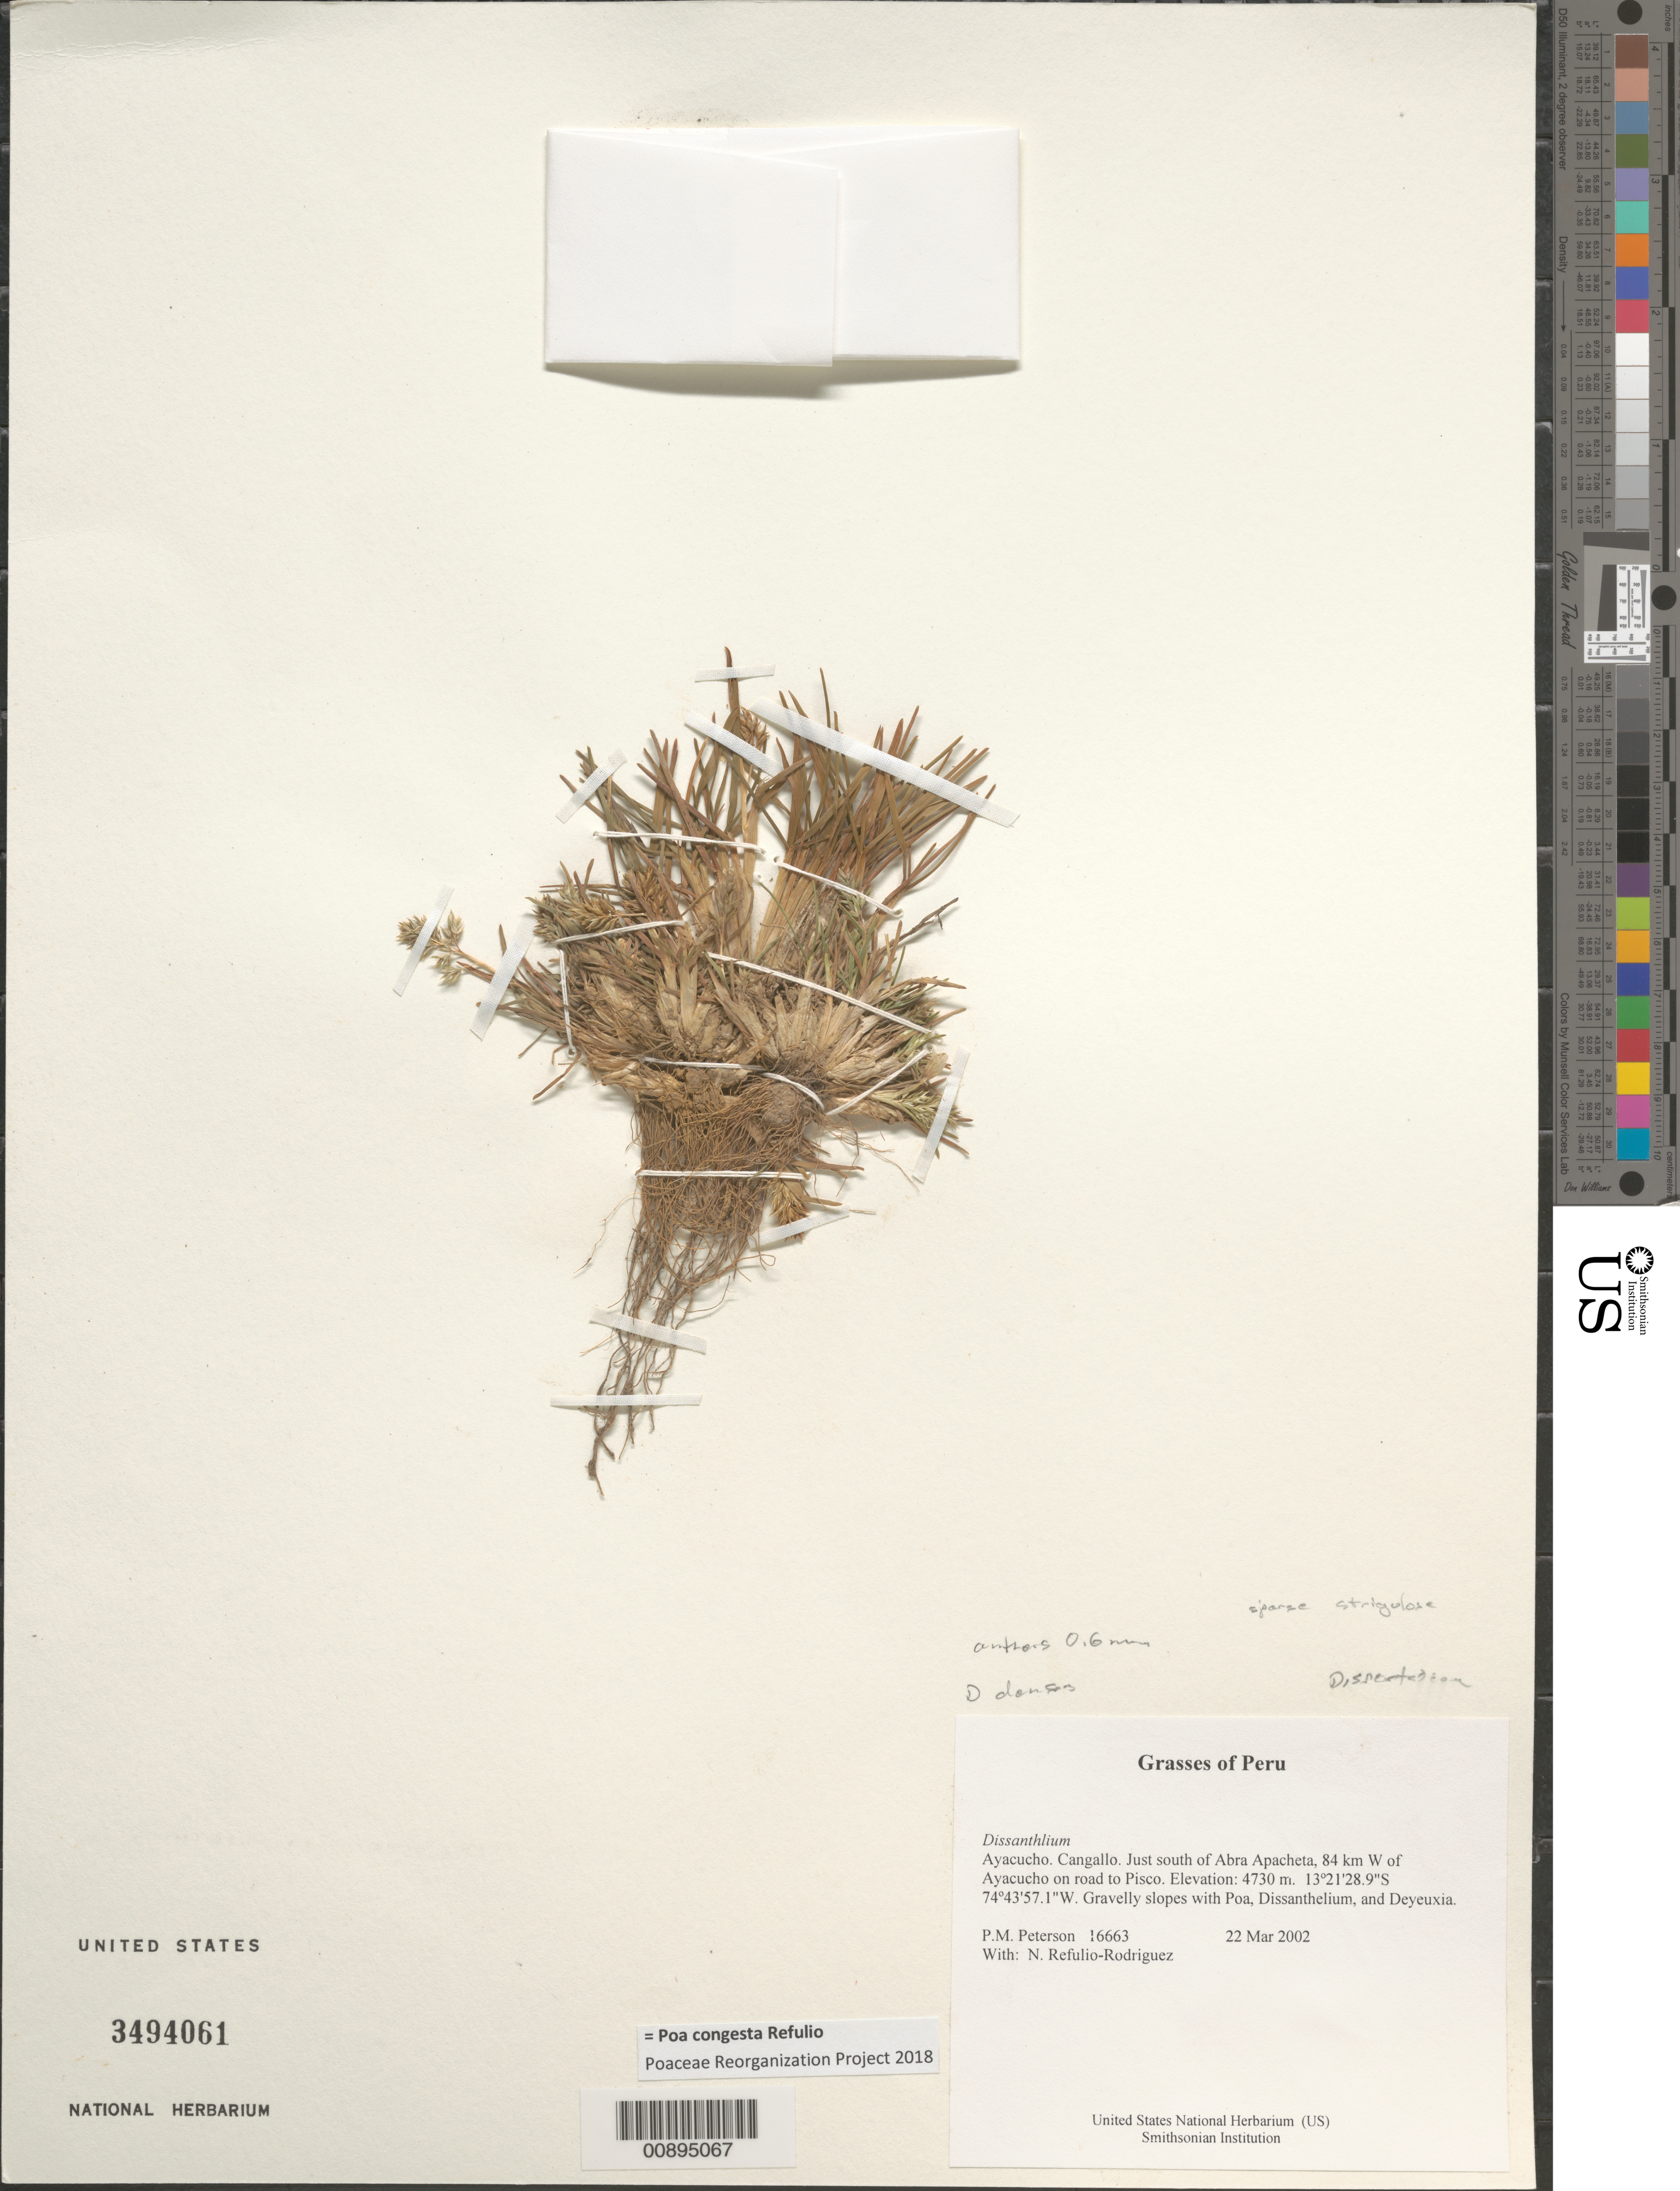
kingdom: Plantae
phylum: Tracheophyta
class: Liliopsida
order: Poales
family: Poaceae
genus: Poa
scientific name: Poa calycina var. calycina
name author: (J. Presl) Kunth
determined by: Poaceae Reorganization Project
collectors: P. M. Peterson & N. Refulio-Rodríguez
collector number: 16663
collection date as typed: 22 Mar 2002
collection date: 2002-03-22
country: Peru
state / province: Ayacucho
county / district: Cangallo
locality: Just south of Abra Apacheta, 84 km W of Ayacucho on road to Pisco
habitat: Gravelly slopes with ~Poa, Dissanthelium, and Deyeuxia~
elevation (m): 4730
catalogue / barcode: US 3494061